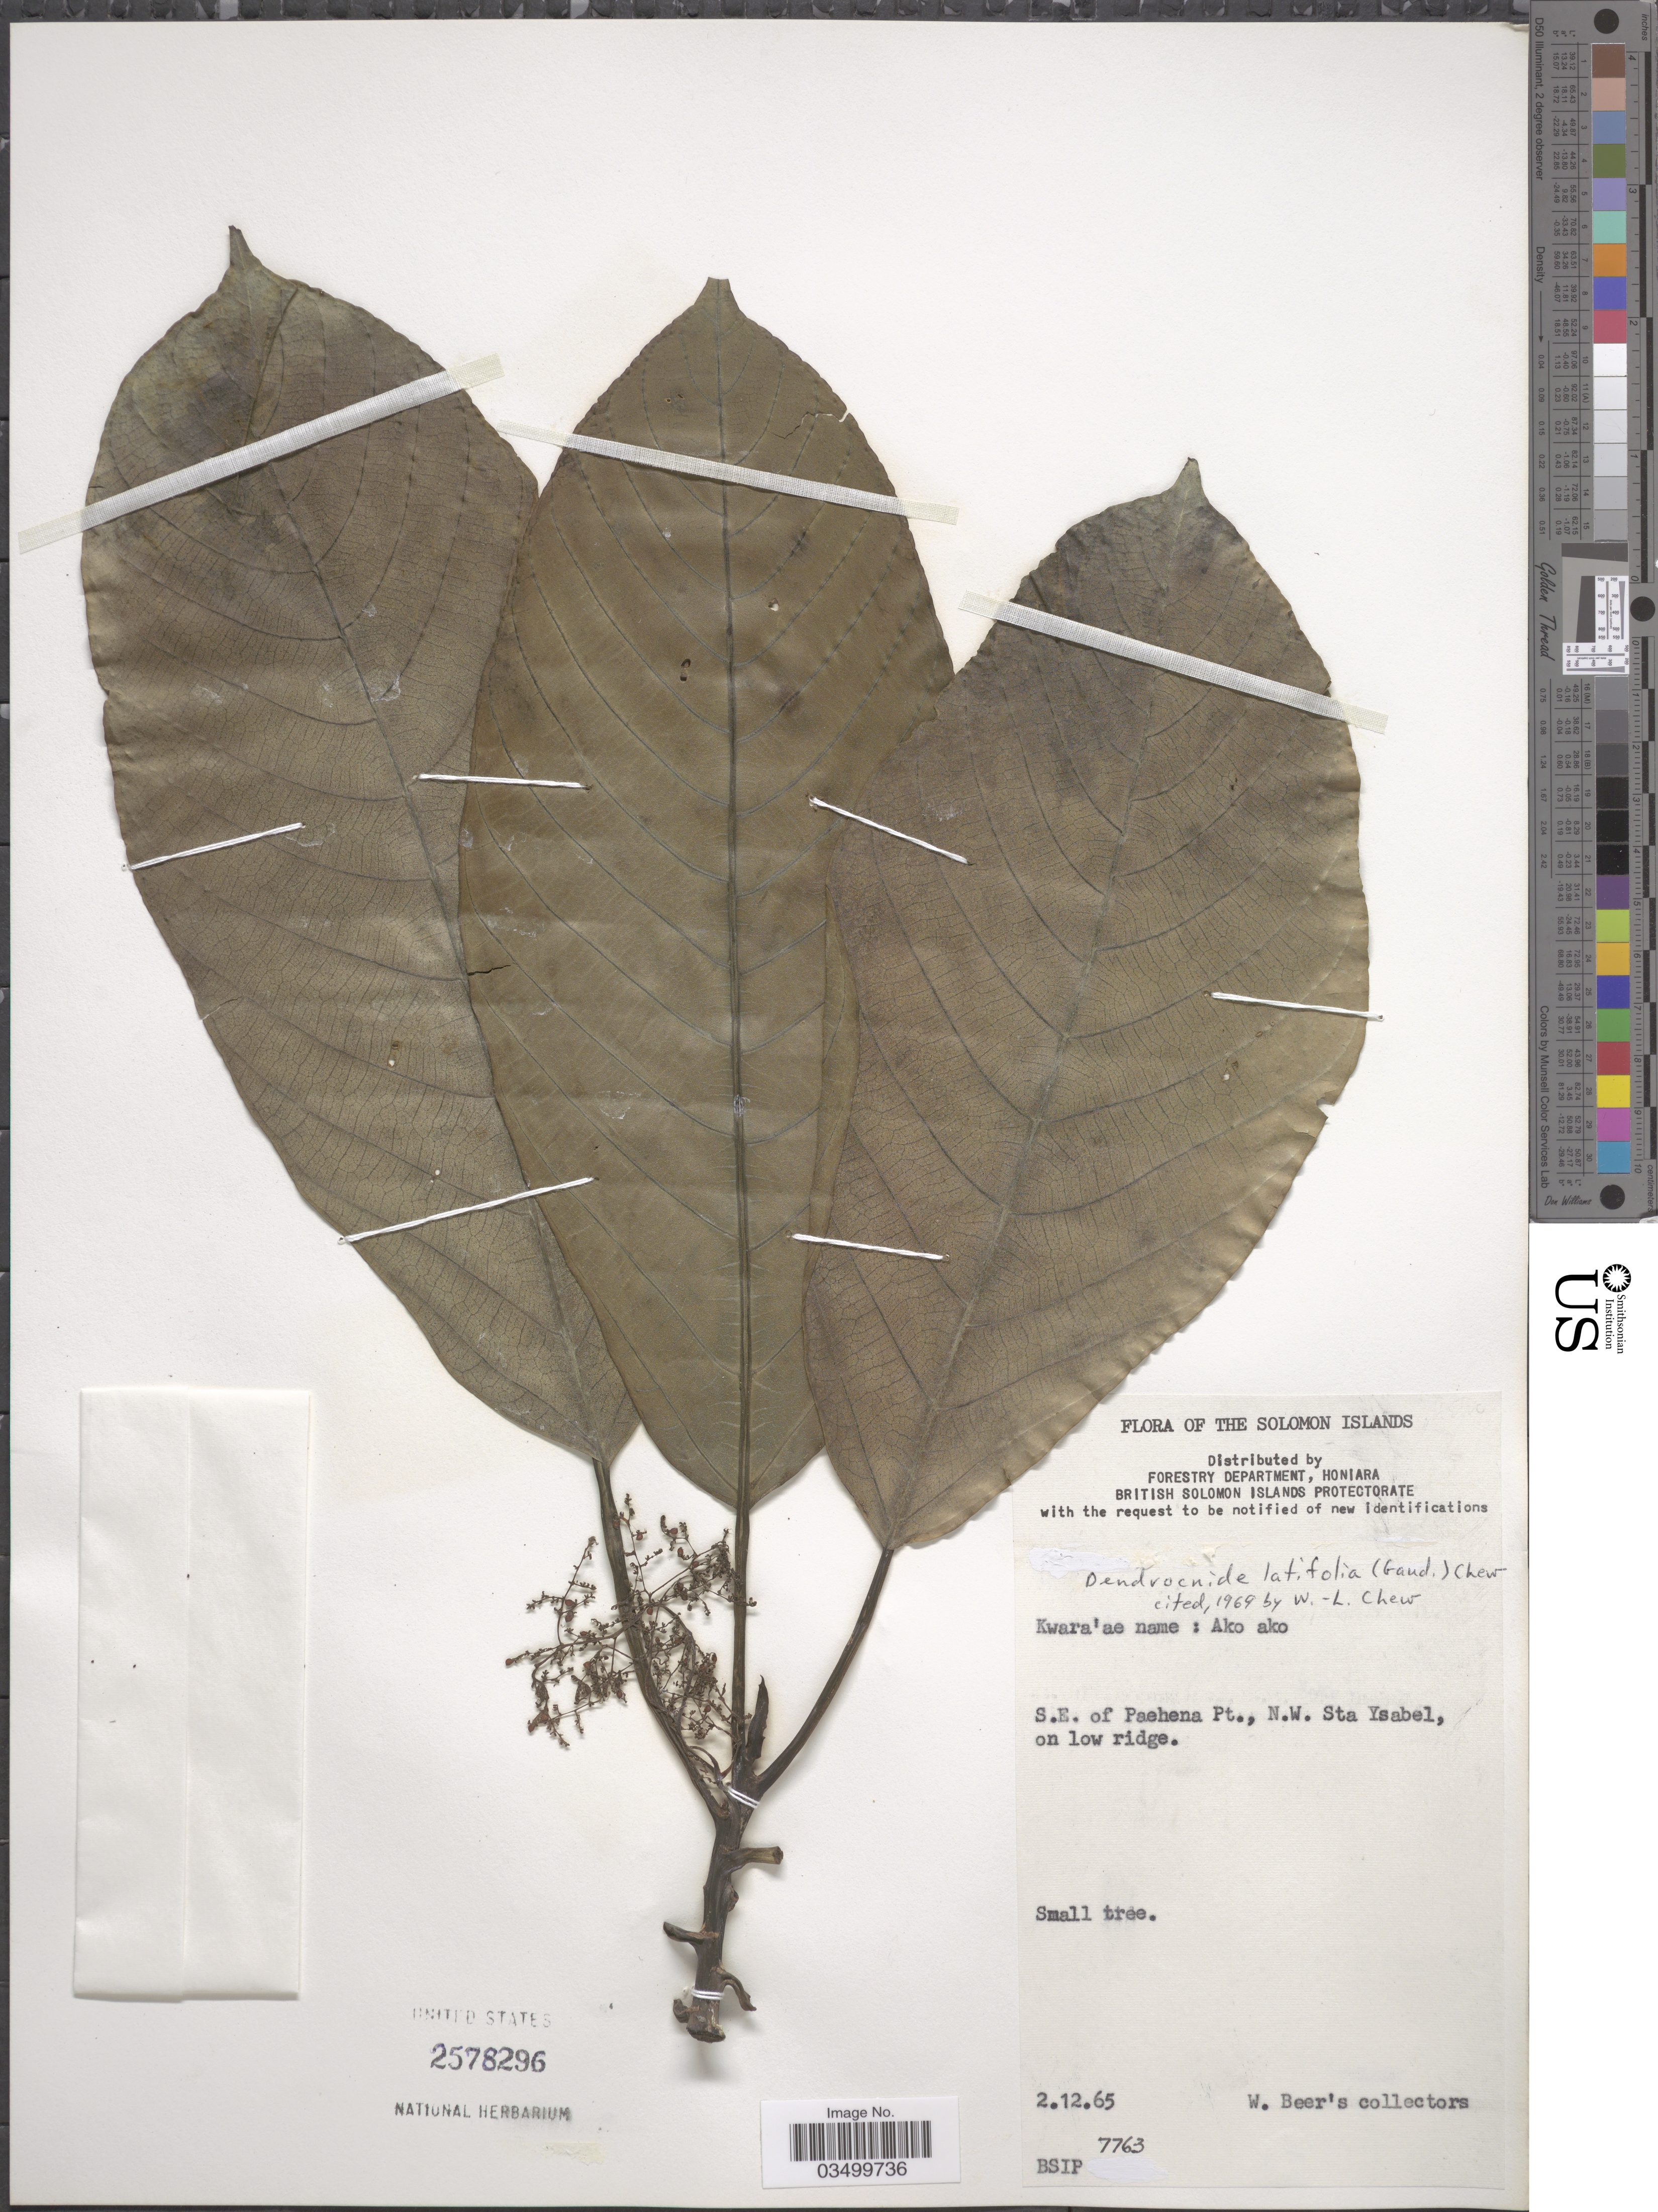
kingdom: Plantae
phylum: Tracheophyta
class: Magnoliopsida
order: Rosales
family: Urticaceae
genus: Dendrocnide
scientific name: Dendrocnide latifolia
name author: (Gaudich.) Chew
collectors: W. Beer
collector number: BSIP 7763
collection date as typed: Transcribed d/m/y: 2/12/65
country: Solomon Islands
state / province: Solomon Islands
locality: The Solomon Islands. S.E. of Paehena Pt., N.W. Sta Ysabel.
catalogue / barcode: US 2578296